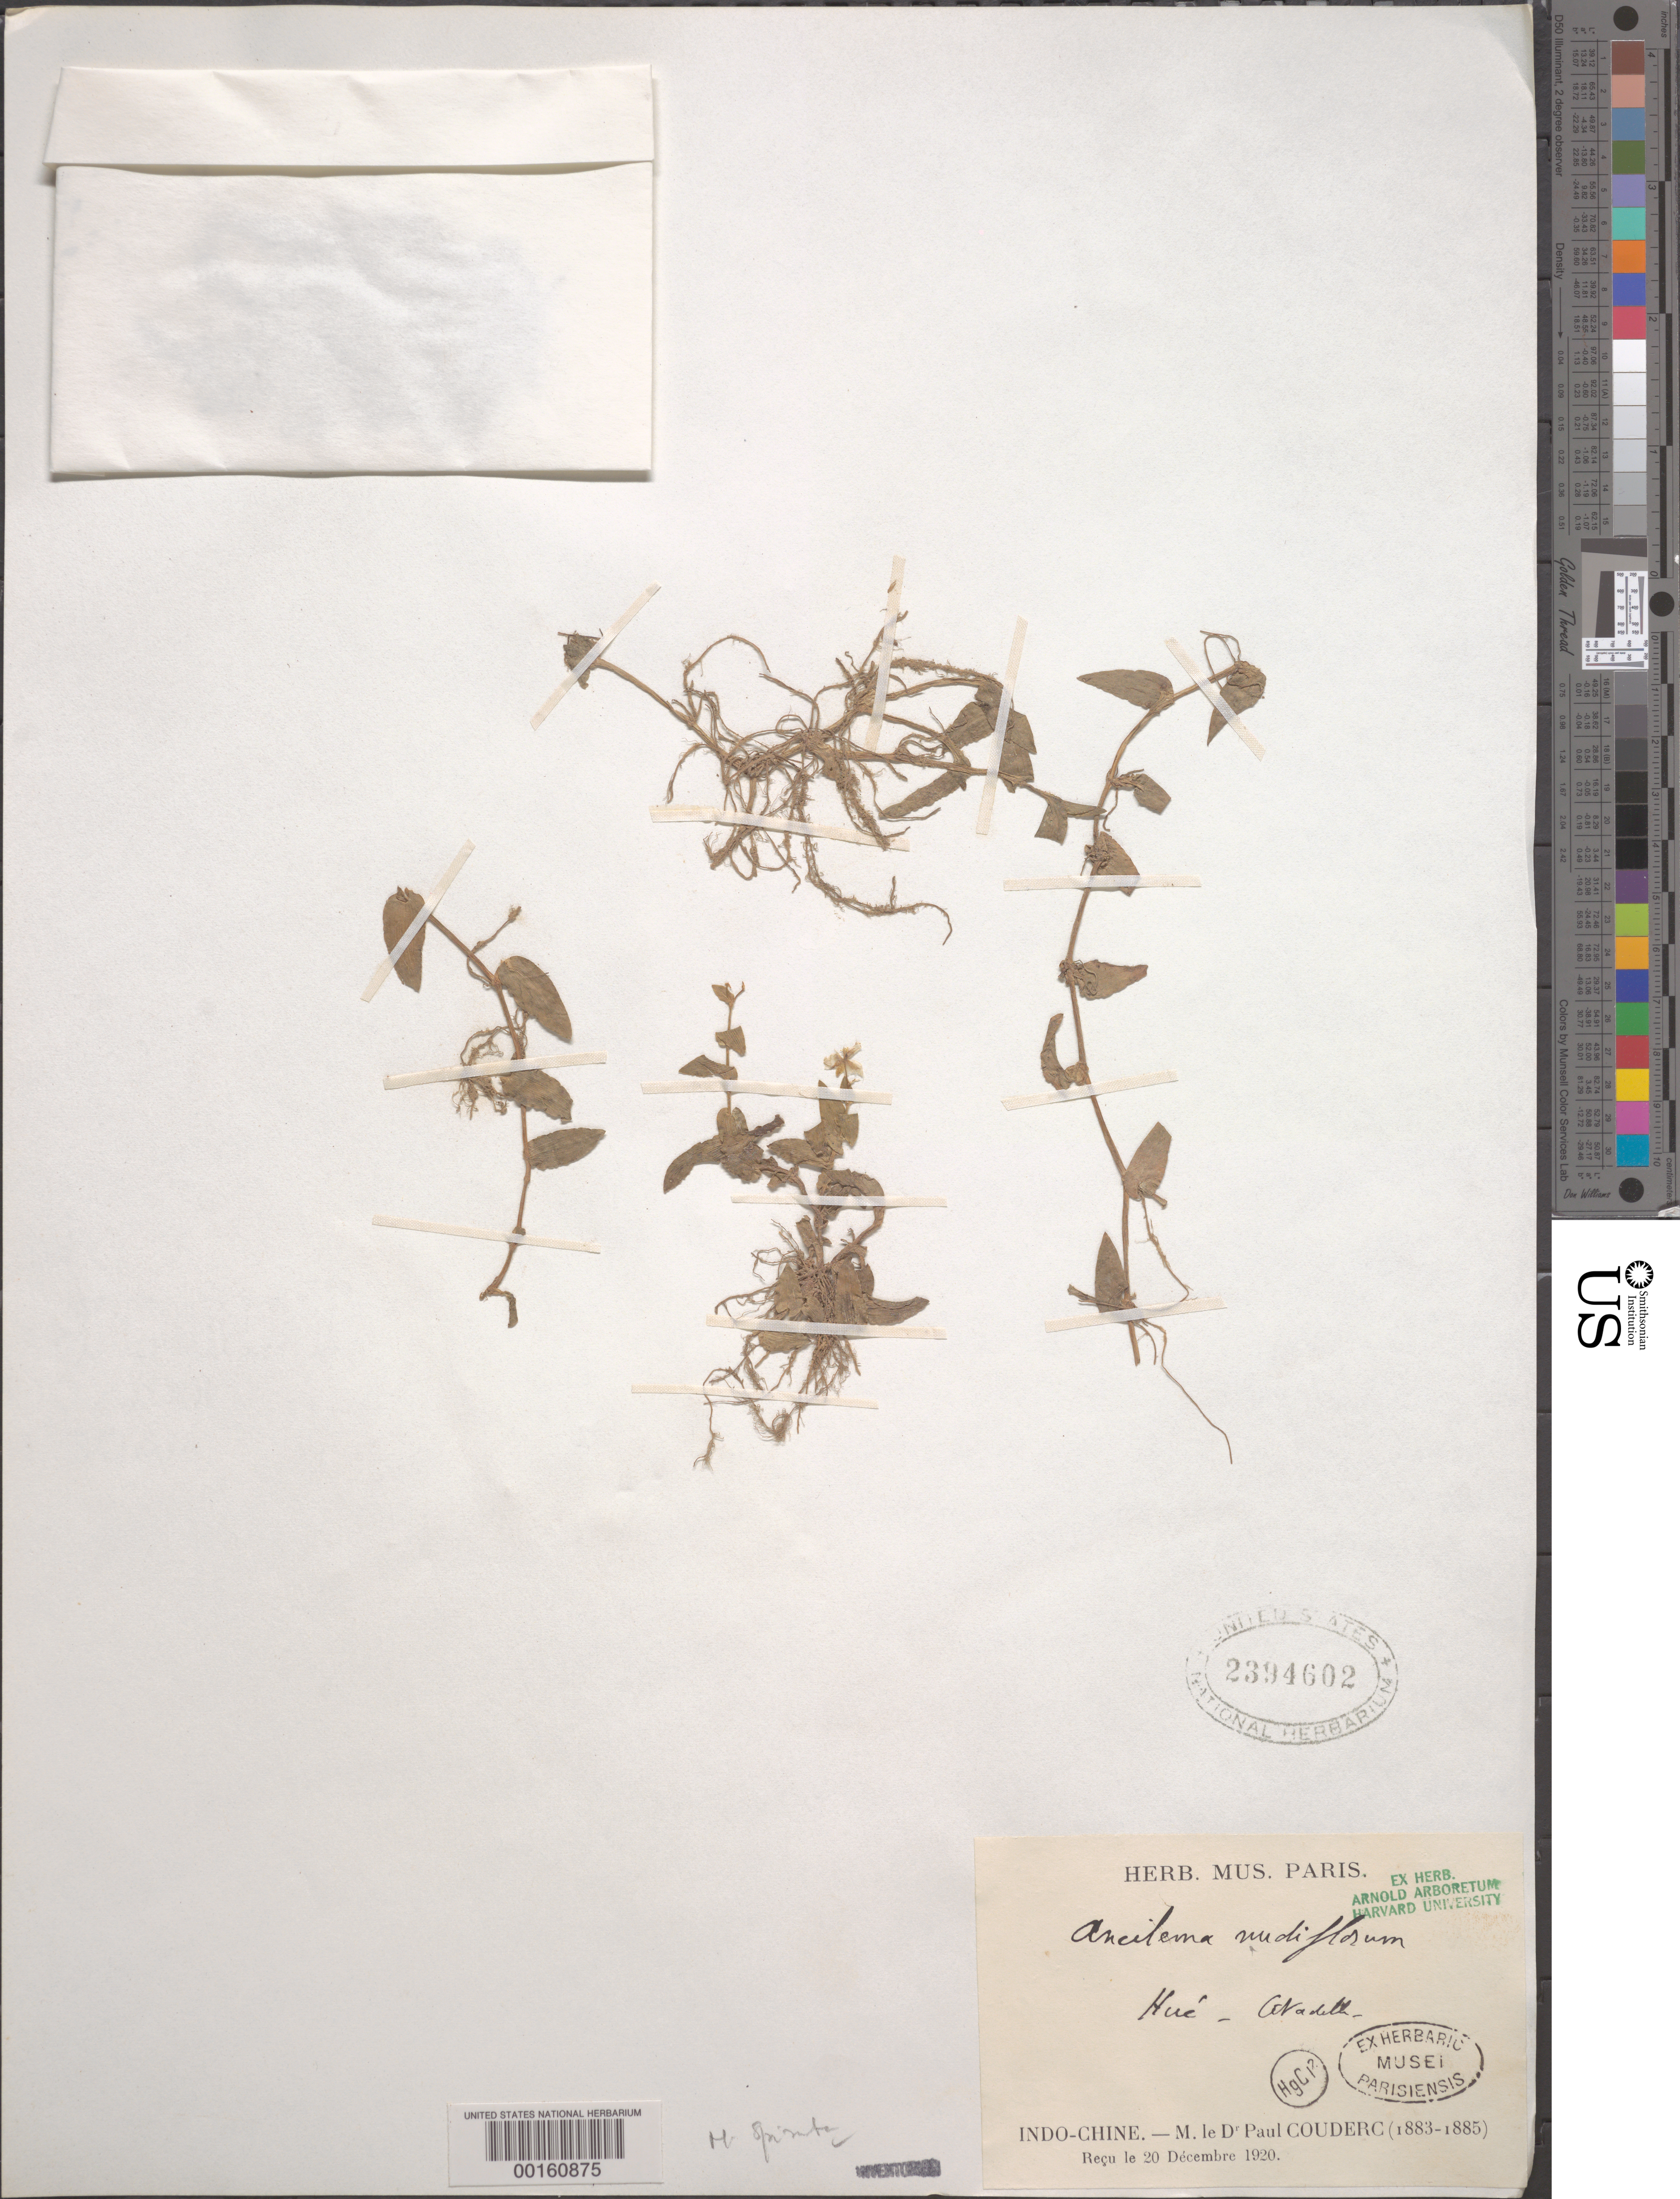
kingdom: Plantae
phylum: Tracheophyta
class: Liliopsida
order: Commelinales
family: Commelinaceae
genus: Murdannia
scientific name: Murdannia spirata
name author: (L.) G. Brückn.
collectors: P. Couderc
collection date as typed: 1883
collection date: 1883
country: Vietnam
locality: Hue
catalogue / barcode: US 2394602